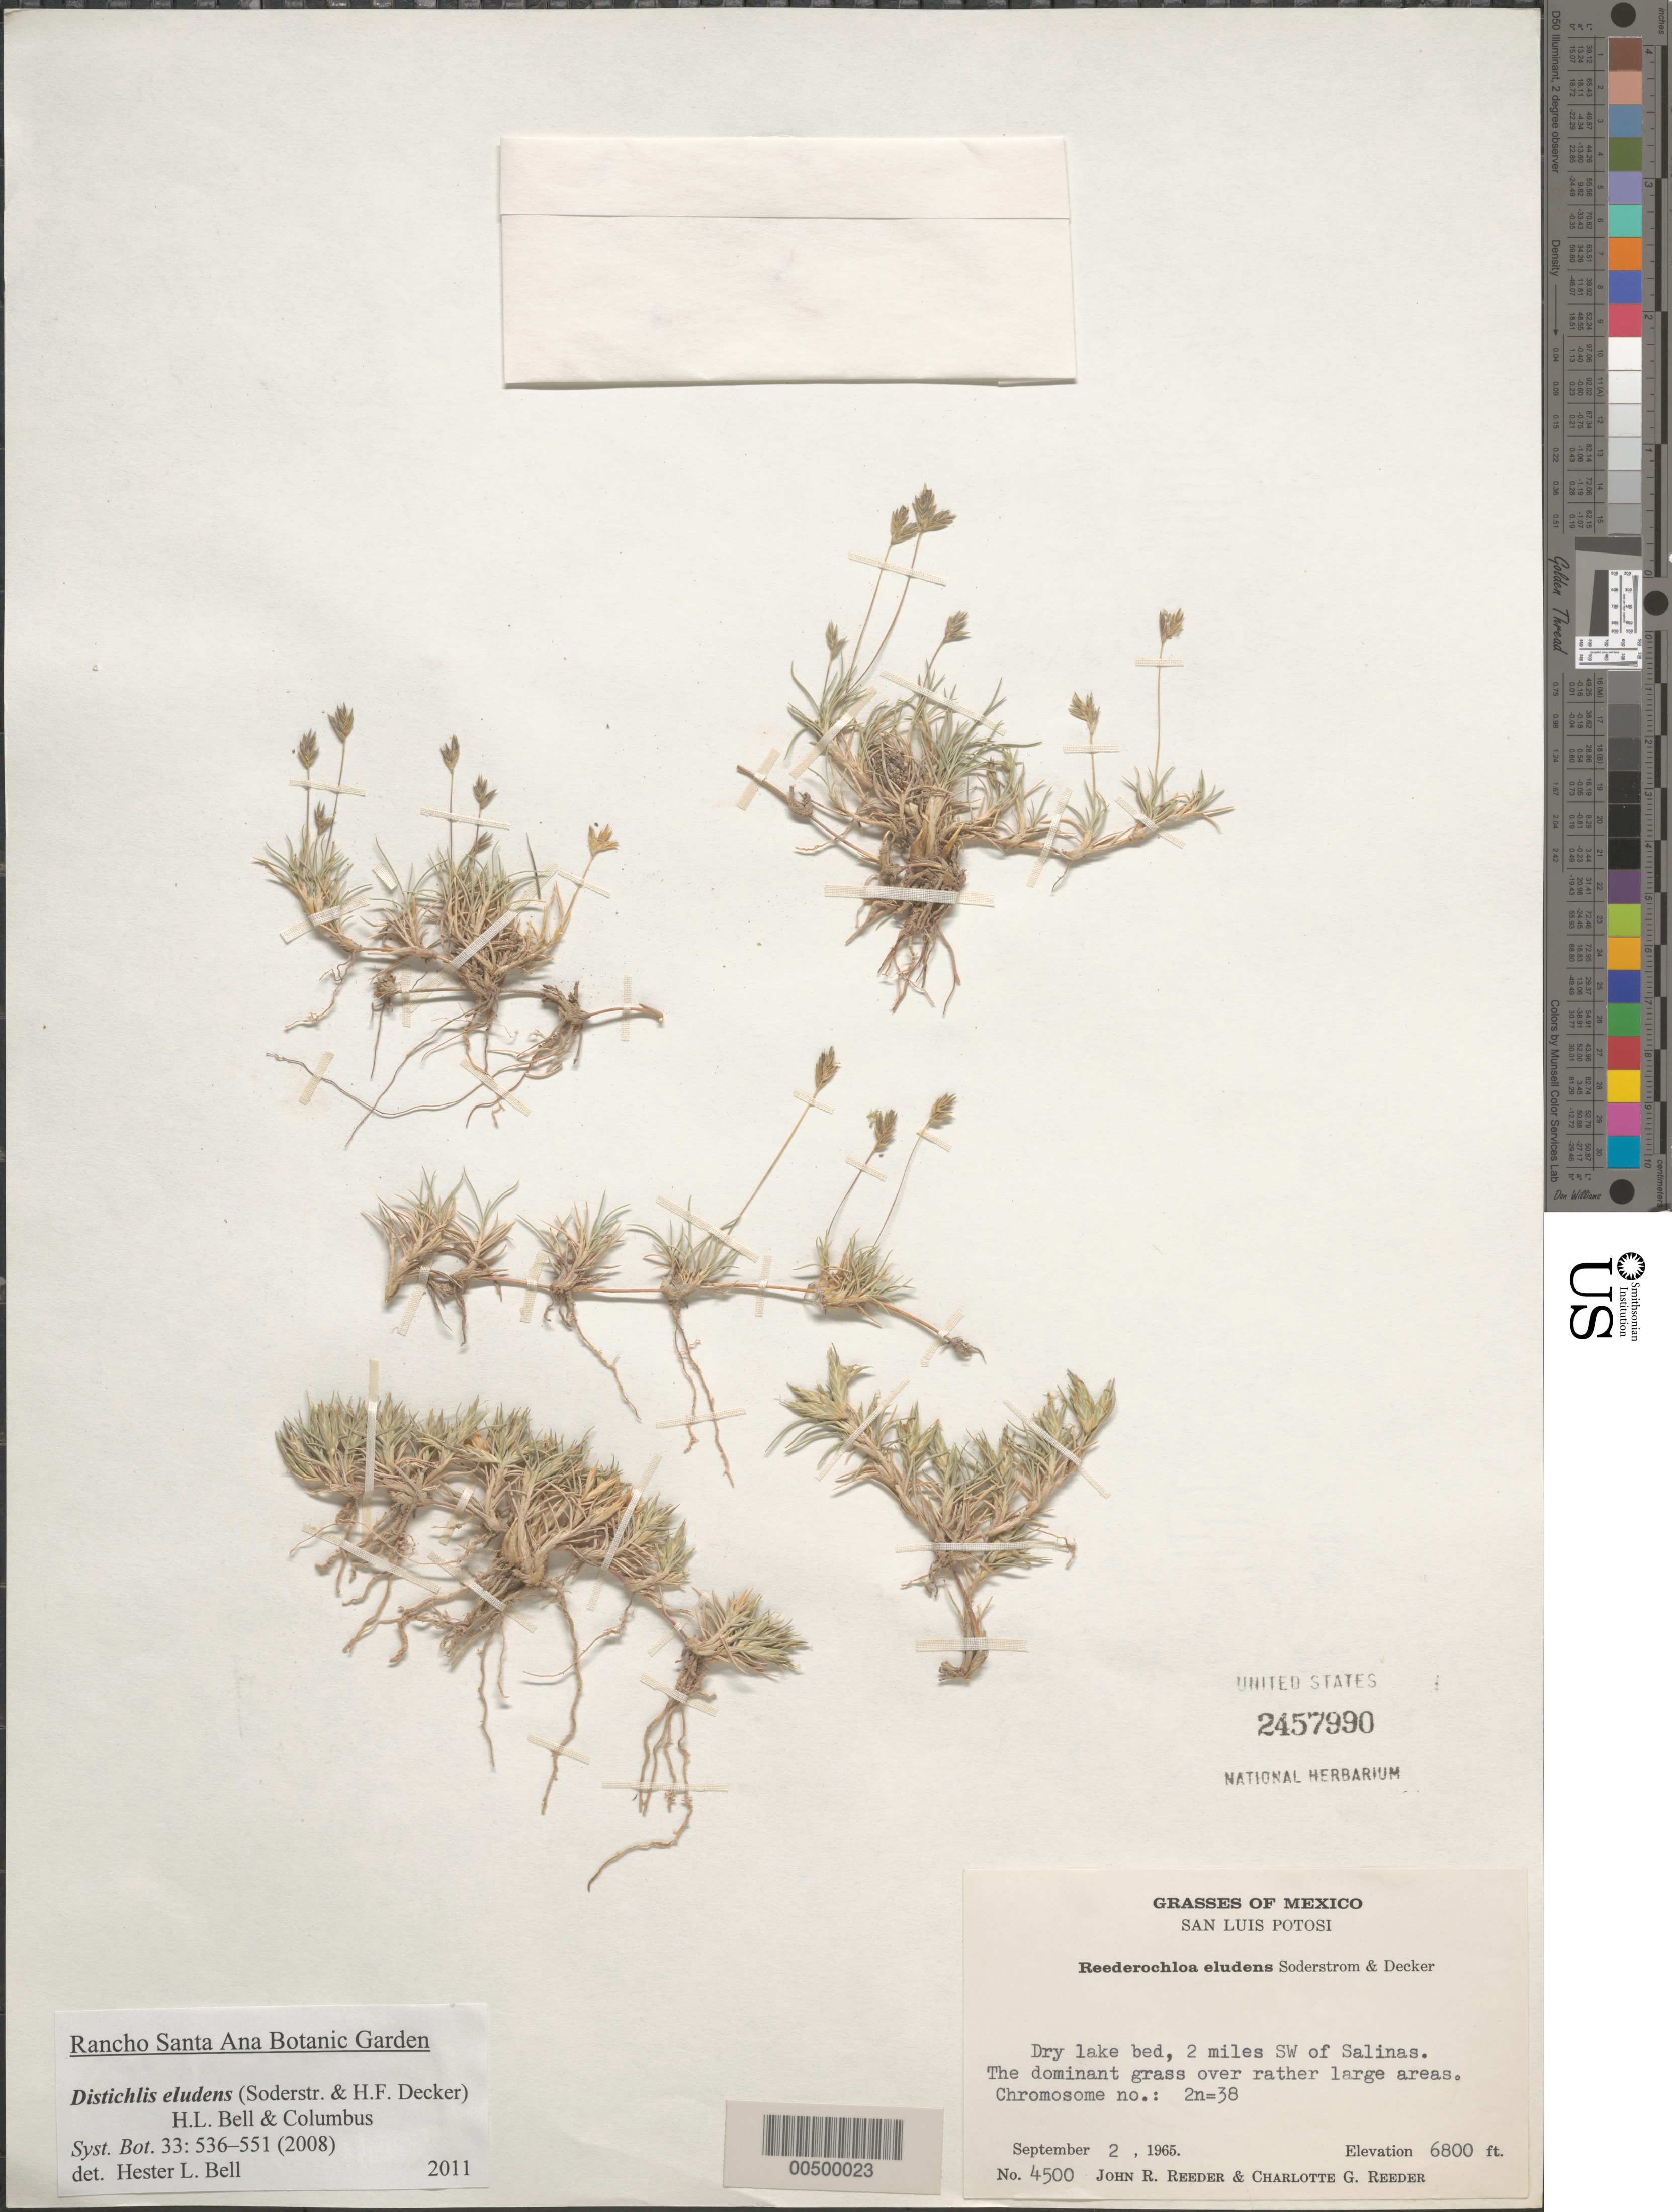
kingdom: Plantae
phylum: Tracheophyta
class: Liliopsida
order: Poales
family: Poaceae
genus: Distichlis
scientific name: Distichlis eludens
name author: (Soderstr. & H. F. Decker) H.L. Bell & Columbus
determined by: Bell, H. L.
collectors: J. R. Reeder & C. G. Reeder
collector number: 4500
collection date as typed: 2 Sep 1965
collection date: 1965-09-02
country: Mexico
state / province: San Luis Potosi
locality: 2 mi SW of Salinas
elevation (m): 2073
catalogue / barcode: US 2457990